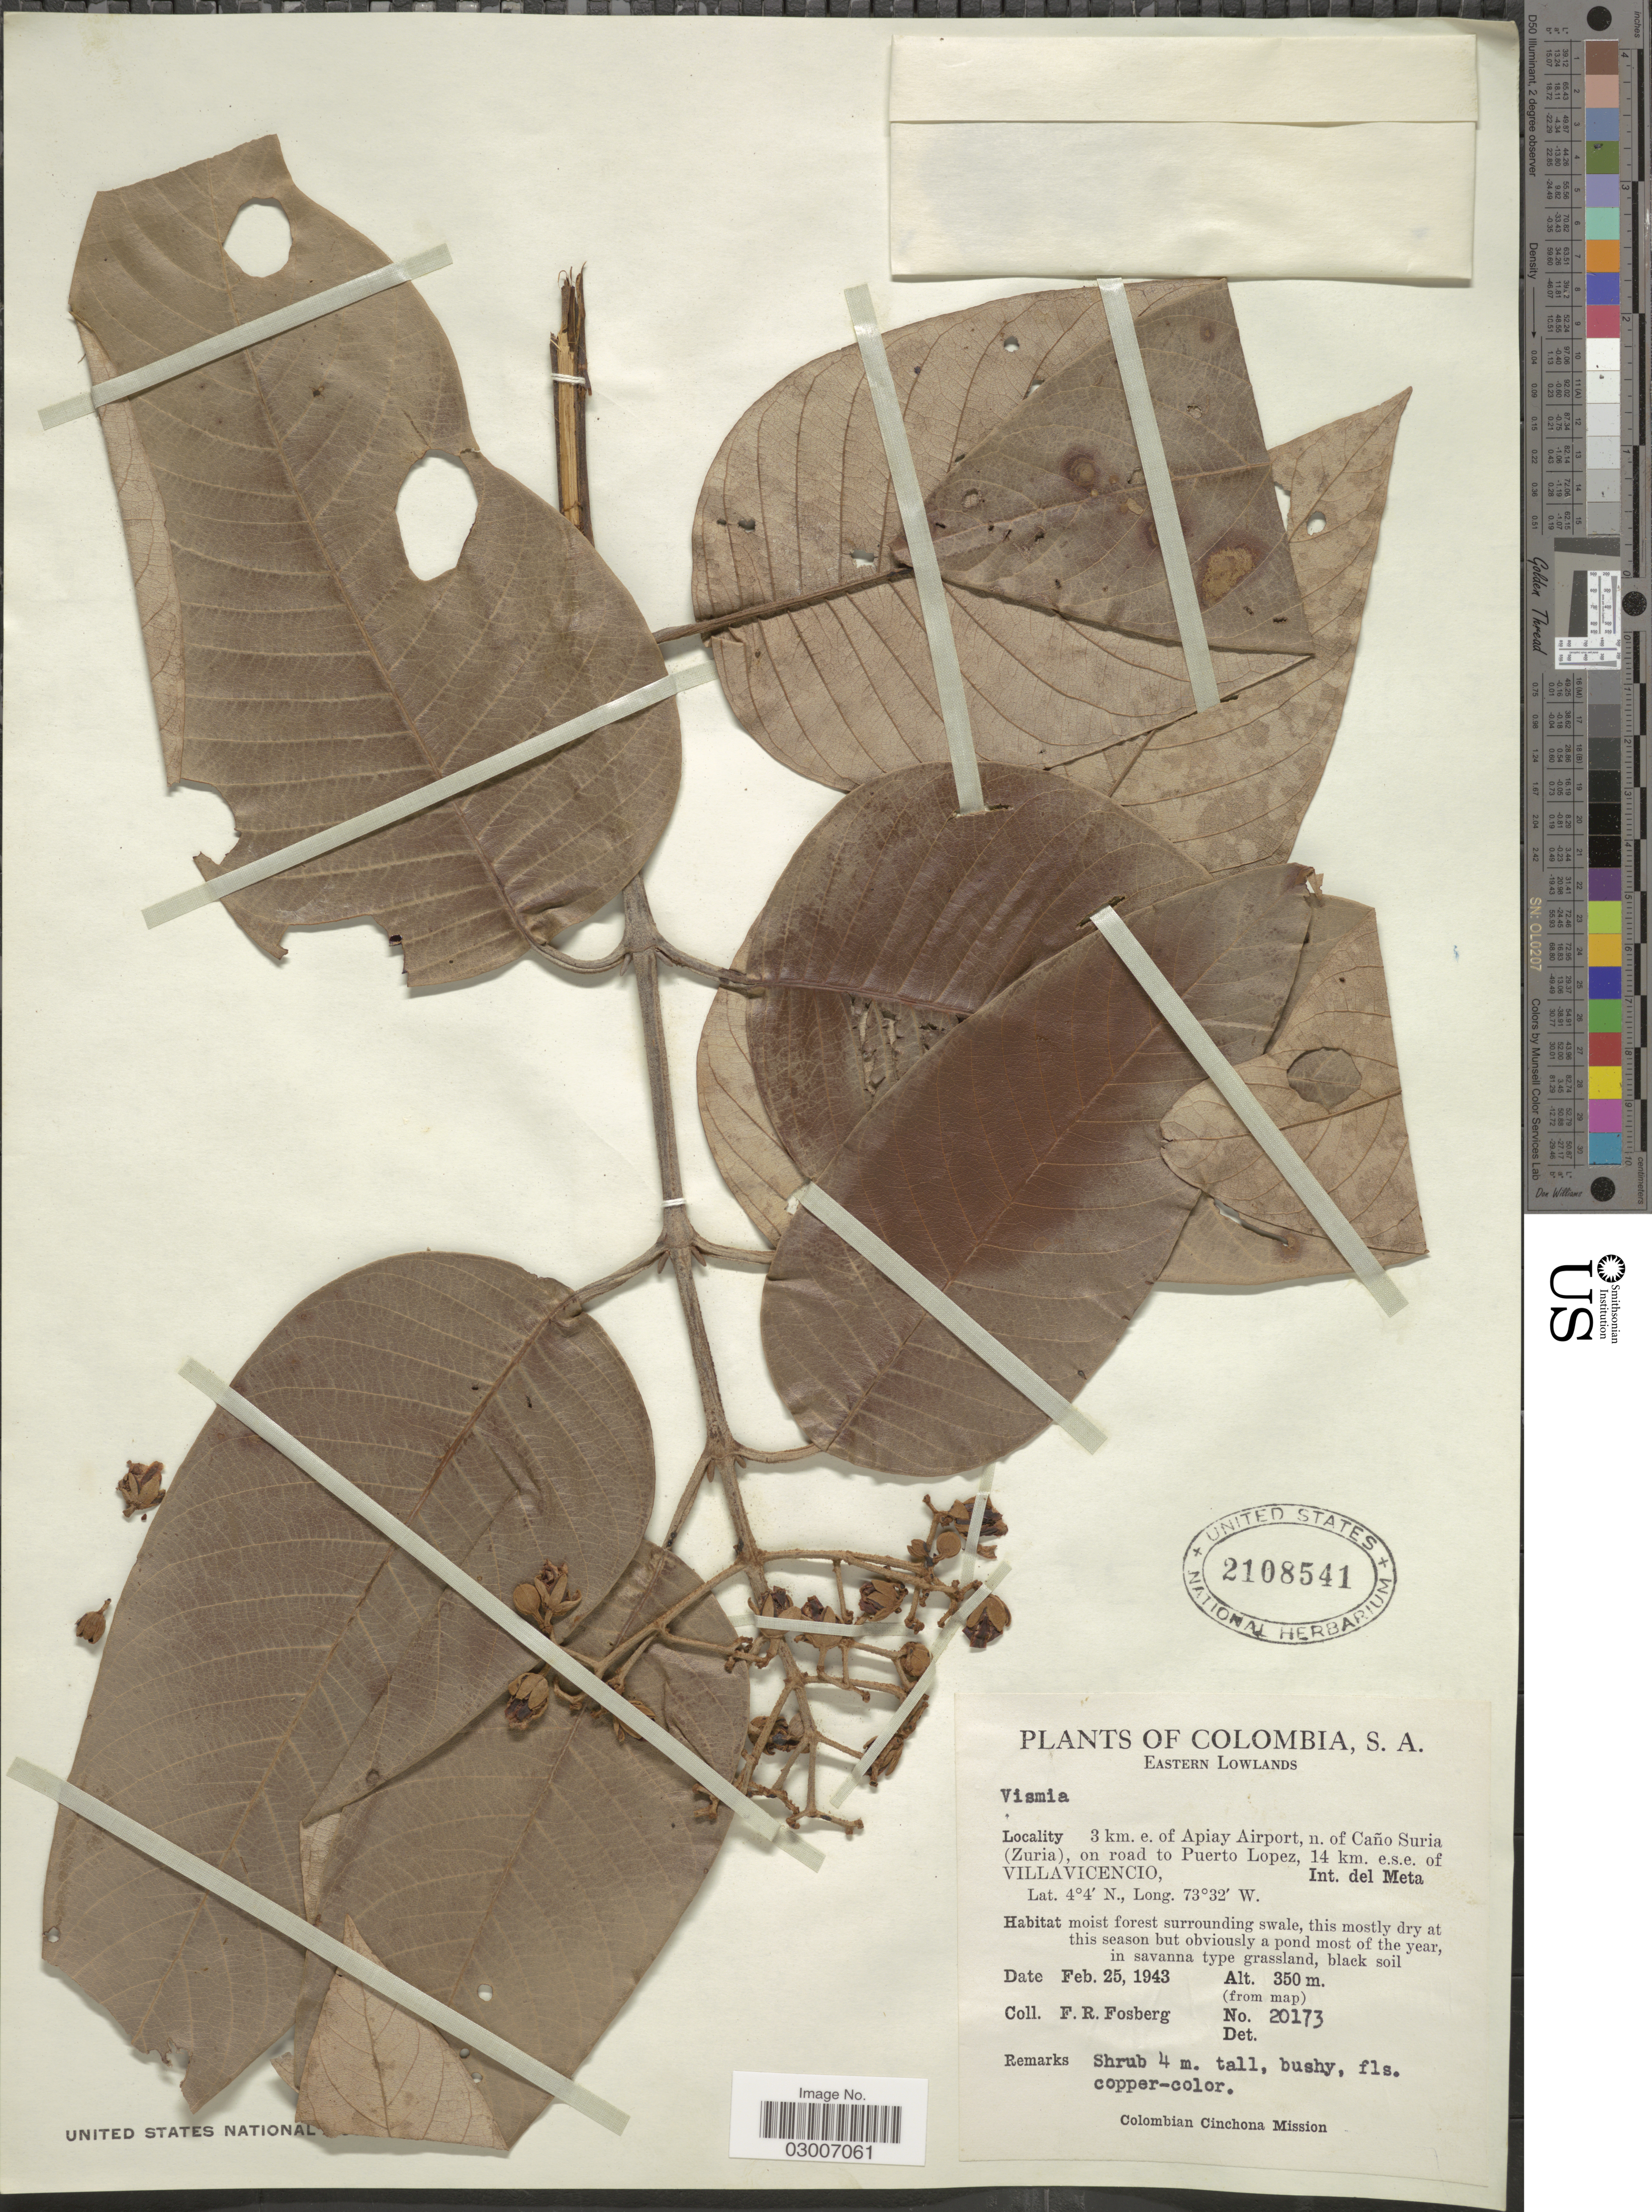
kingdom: Plantae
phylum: Tracheophyta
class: Magnoliopsida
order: Malpighiales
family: Hypericaceae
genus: Vismia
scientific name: Vismia sp.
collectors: F. R. Fosberg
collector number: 20173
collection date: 1943-02-25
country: Colombia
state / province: Meta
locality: Eastern Lowlands. 3 km. e. of Apiay Airport, n. of Caño Suria (Zuria), on road to Puerto Lopez, 14 km. e.s.e. of Villavicencio, Int. del Meta.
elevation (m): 350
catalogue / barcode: US 2108541